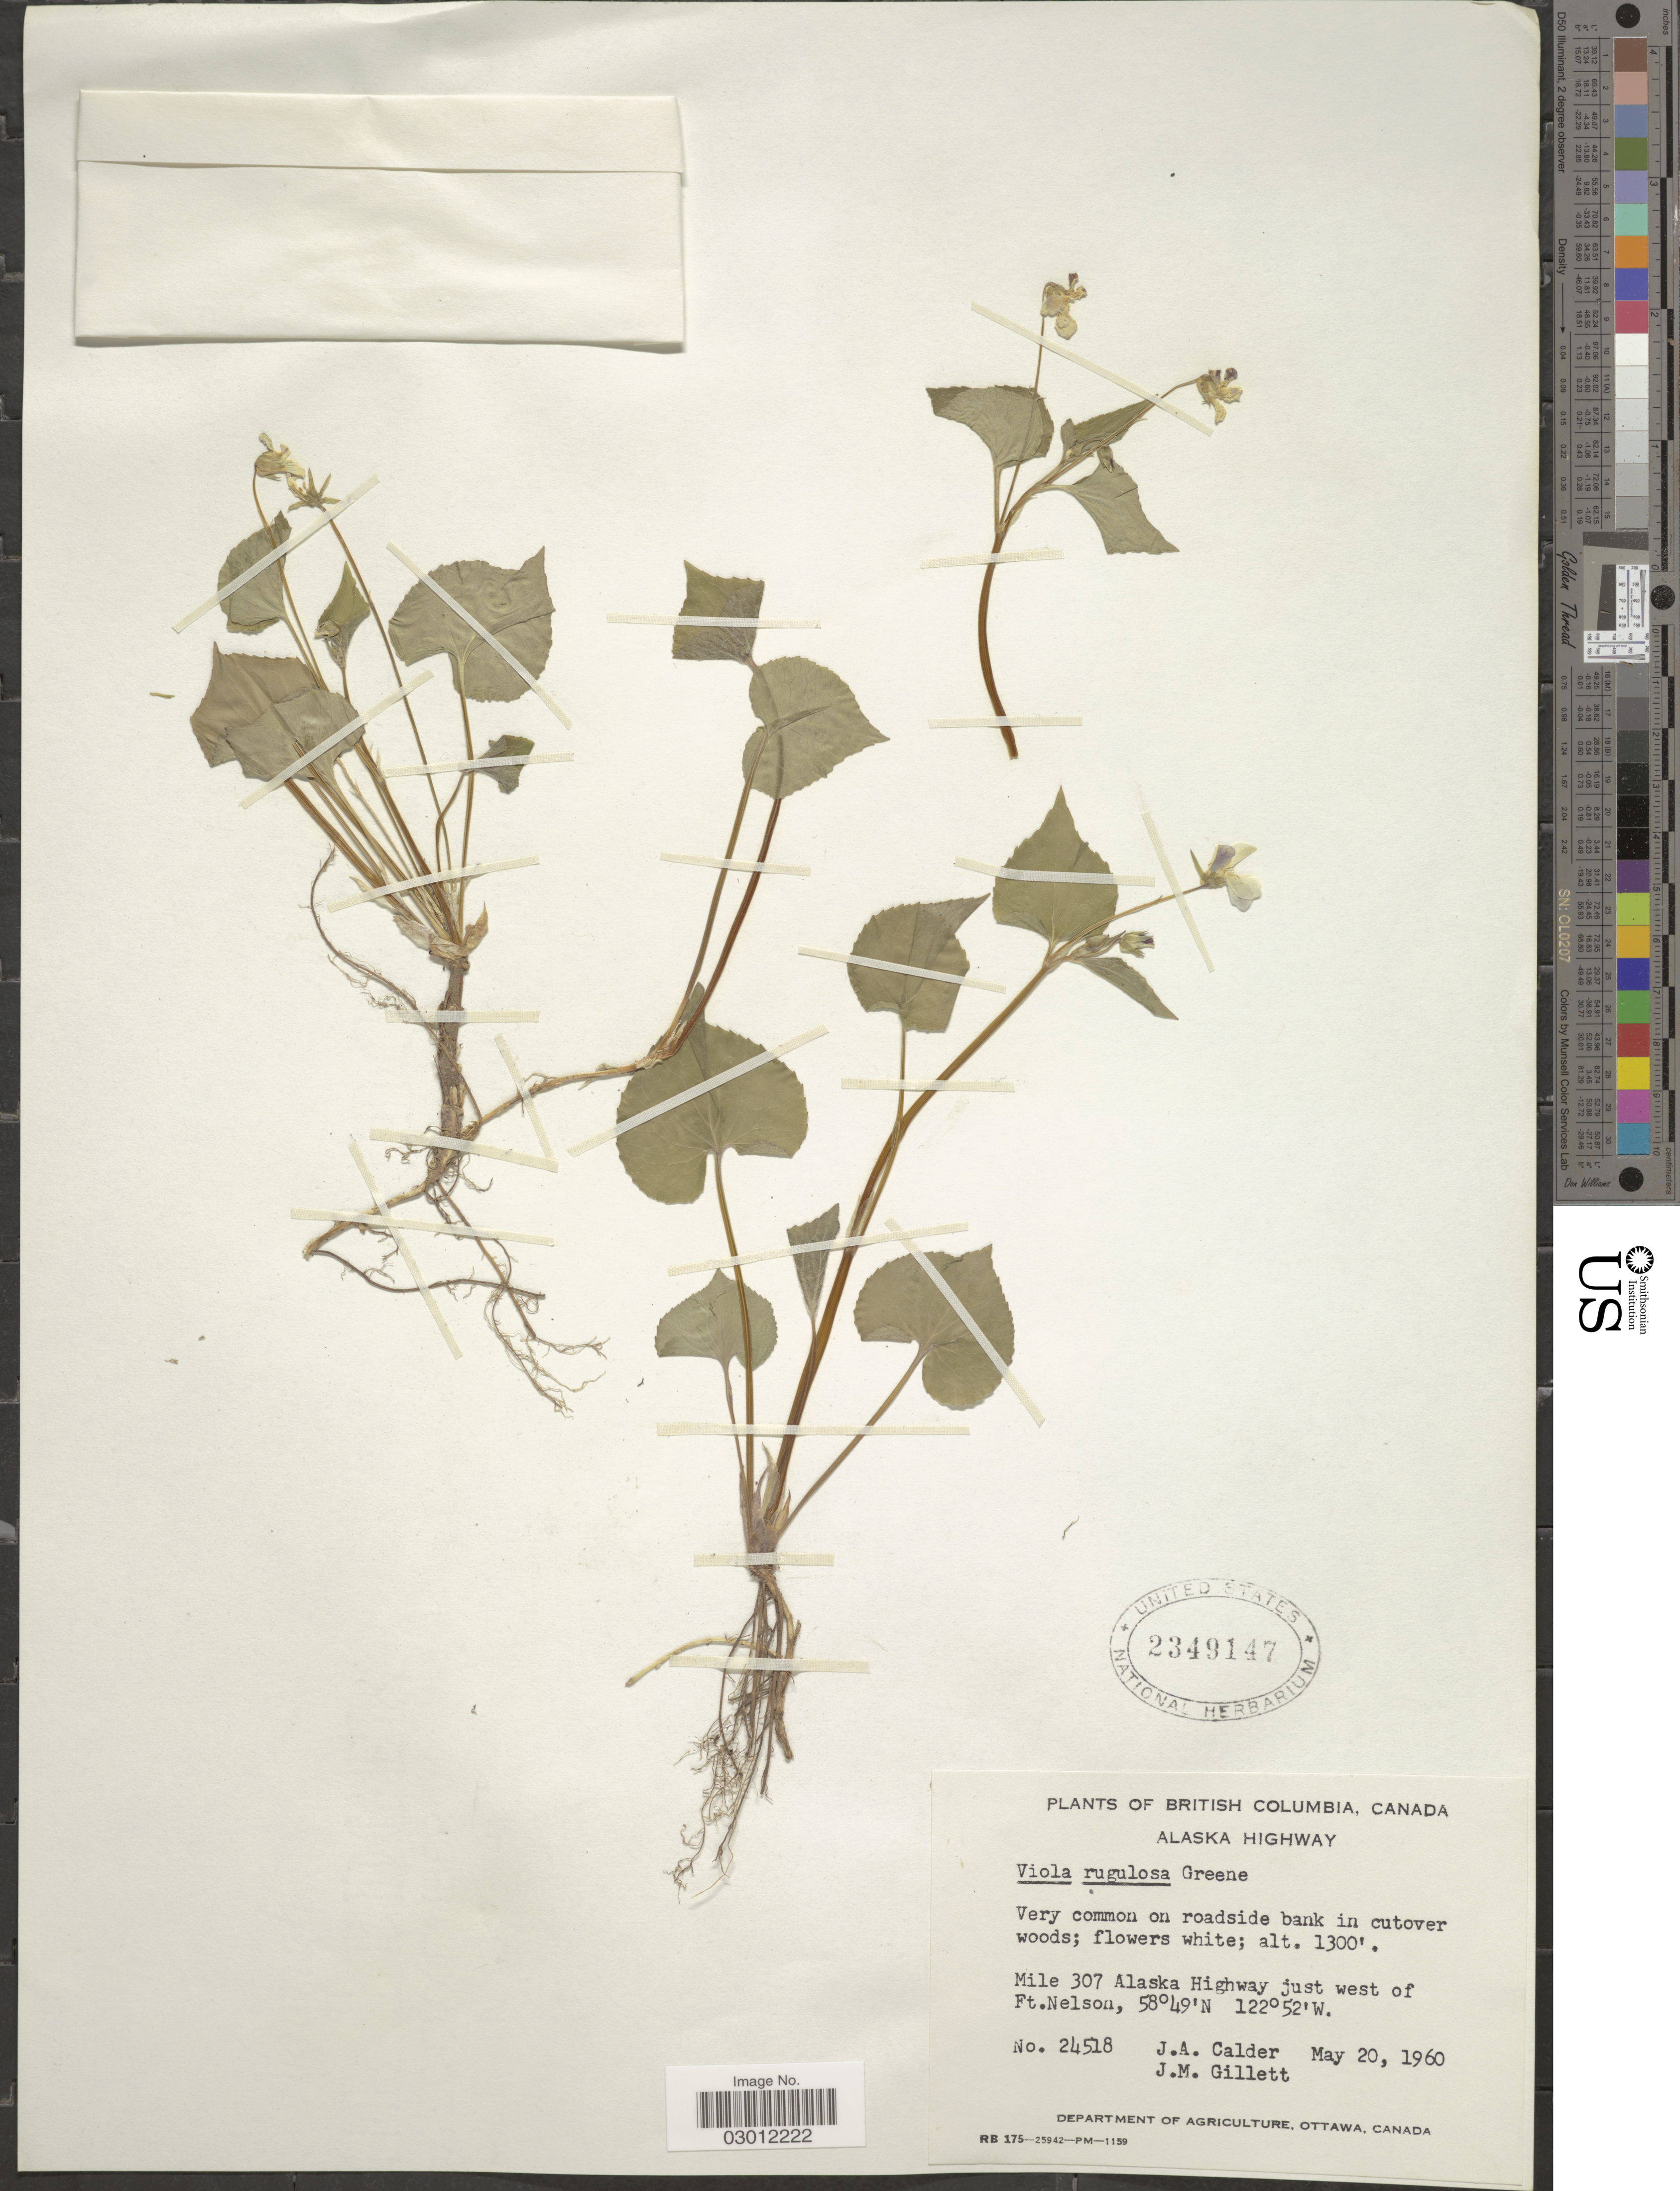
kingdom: Plantae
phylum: Tracheophyta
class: Magnoliopsida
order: Malpighiales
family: Violaceae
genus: Viola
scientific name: Viola canadensis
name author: L.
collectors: J. A. Calder & J. M. Gillett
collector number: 24518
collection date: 1960-05-20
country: Canada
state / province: British Columbia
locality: Alaska Highway. Mile 307 Alaska Highway just west of Ft. Nelson.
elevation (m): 396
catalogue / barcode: US 2349147